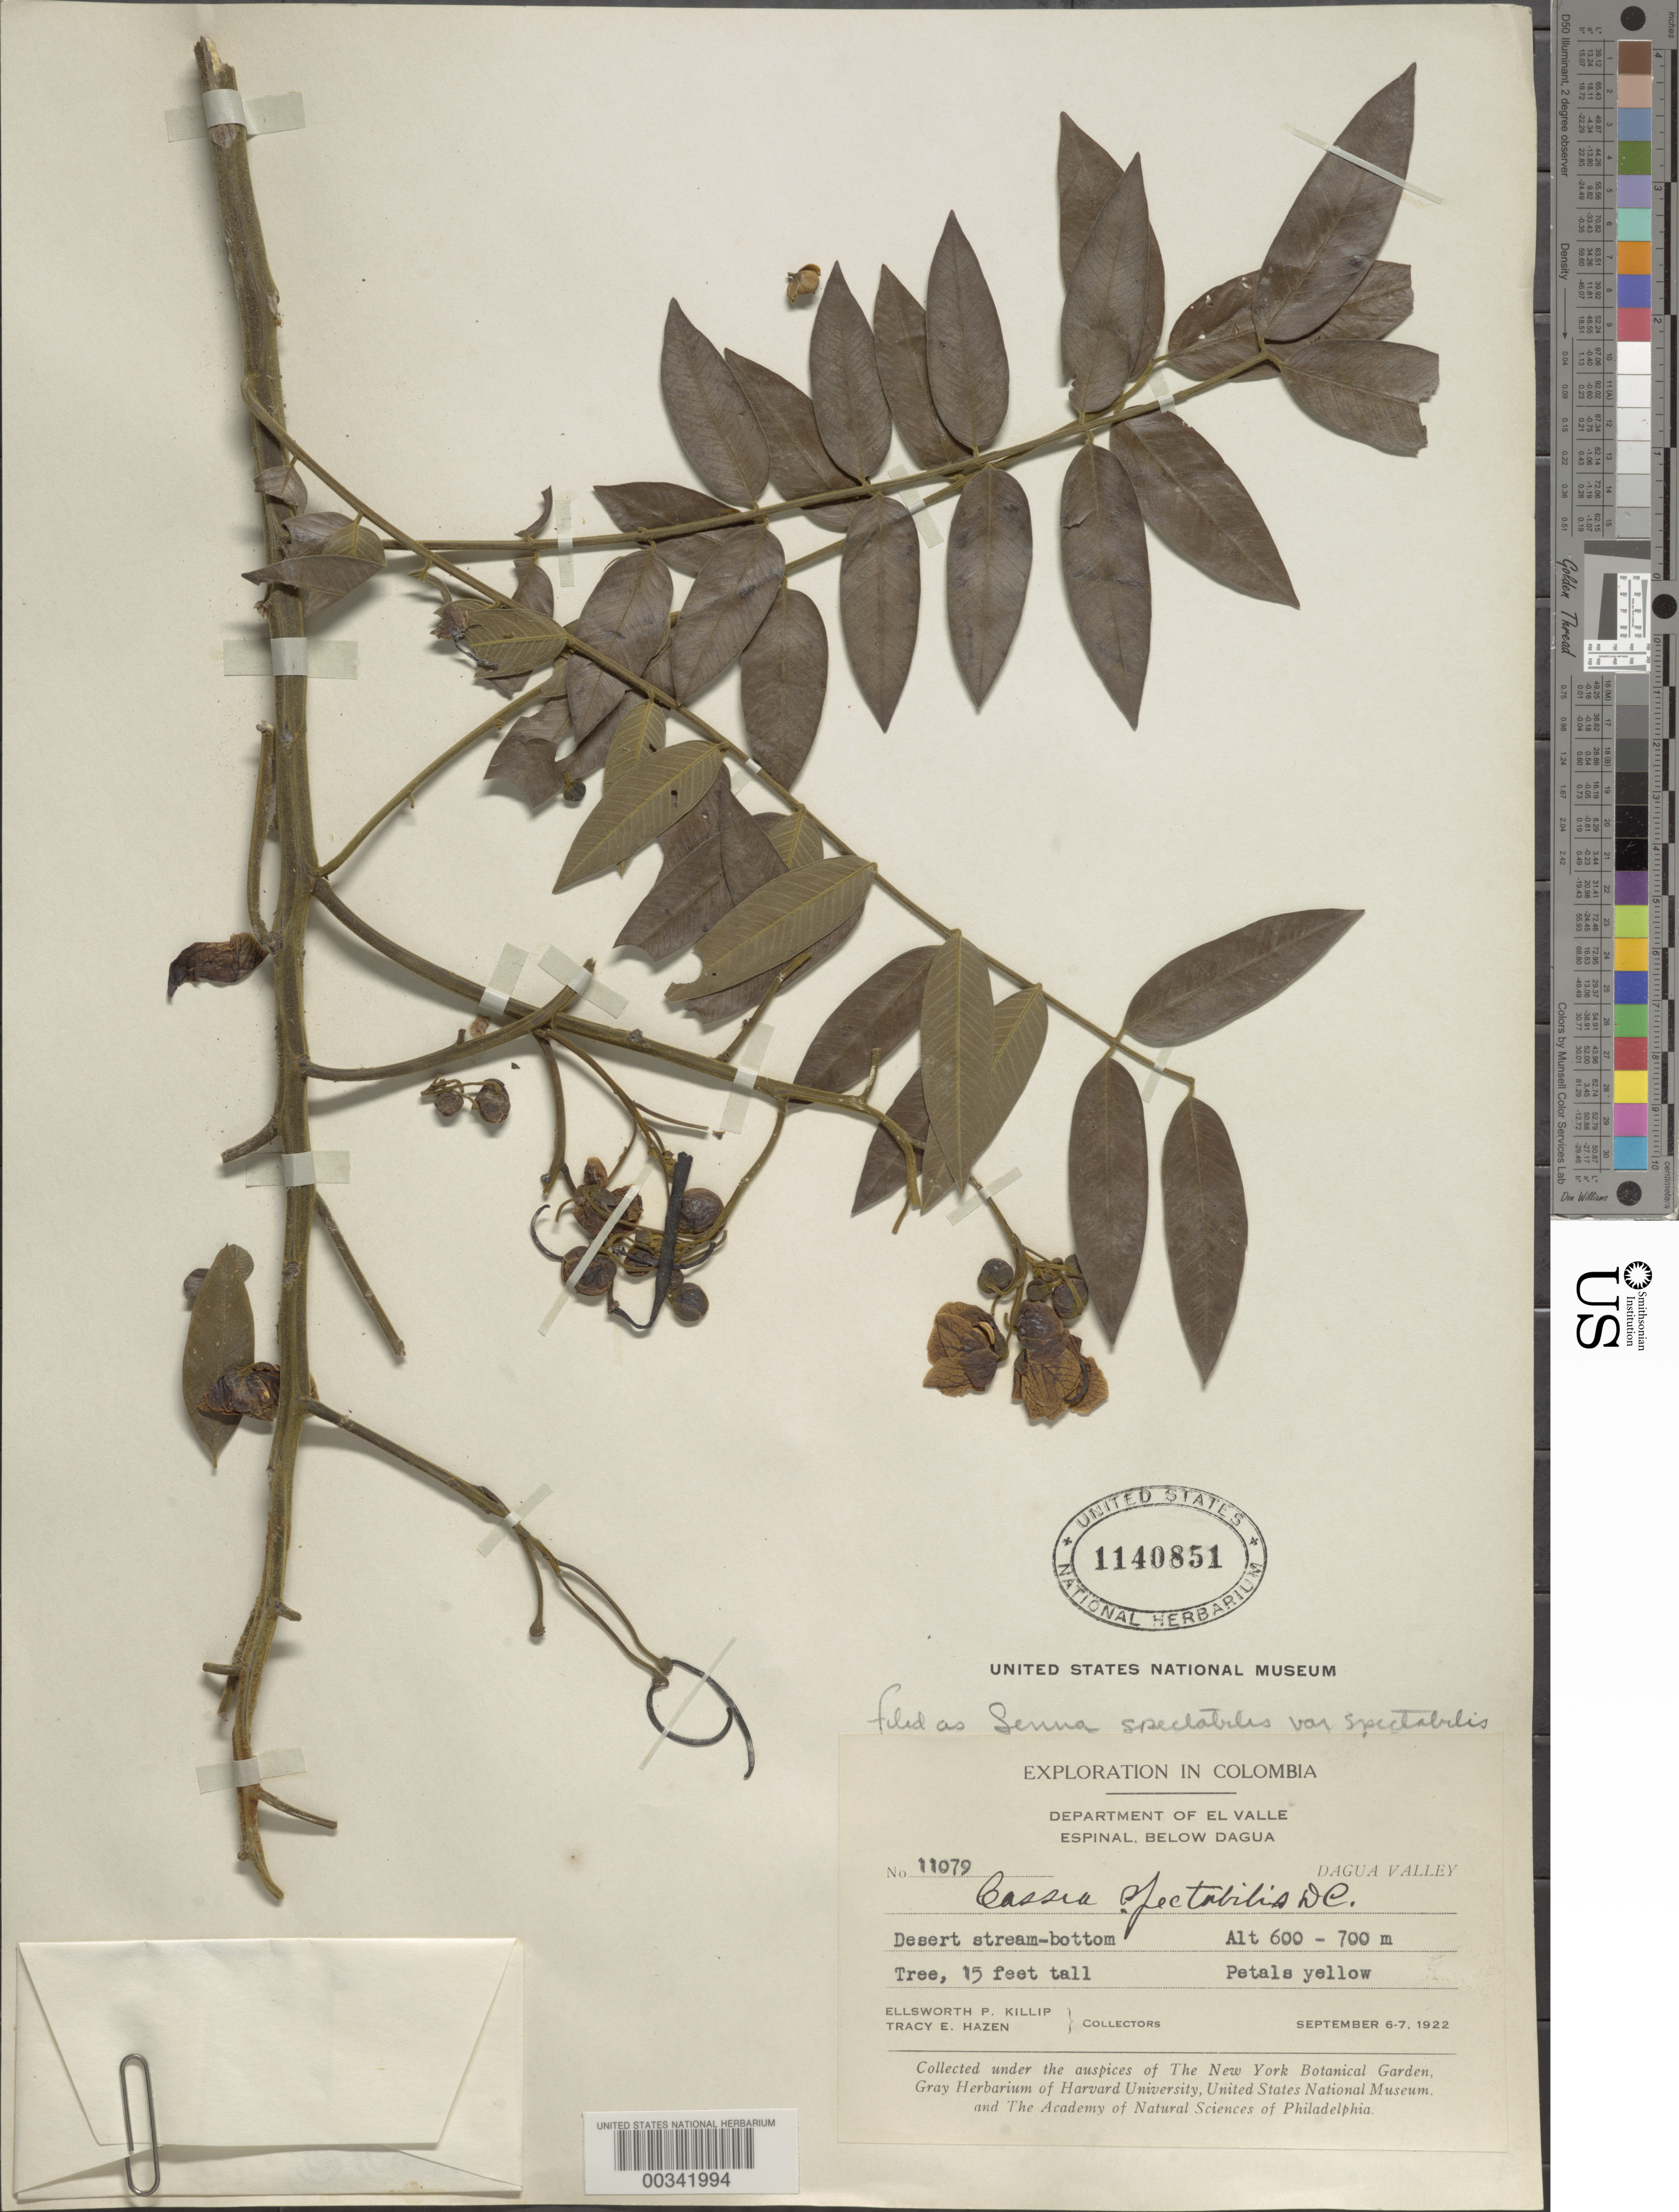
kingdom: Plantae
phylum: Tracheophyta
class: Magnoliopsida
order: Fabales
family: Fabaceae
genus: Senna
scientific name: Senna spectabilis var. spectabilis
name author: (DC.) H.S. Irwin & Barneby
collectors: E. P. Killip & T. E. Hazen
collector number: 11079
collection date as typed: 06 Sep 1922 to 07 Sep 1922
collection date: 1922-09-06/1922-09-07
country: Colombia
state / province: Valle del Cauca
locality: Espinal, below Dagua; Dagua Valley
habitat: Desert stream bottom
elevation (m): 600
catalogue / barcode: US 1140851